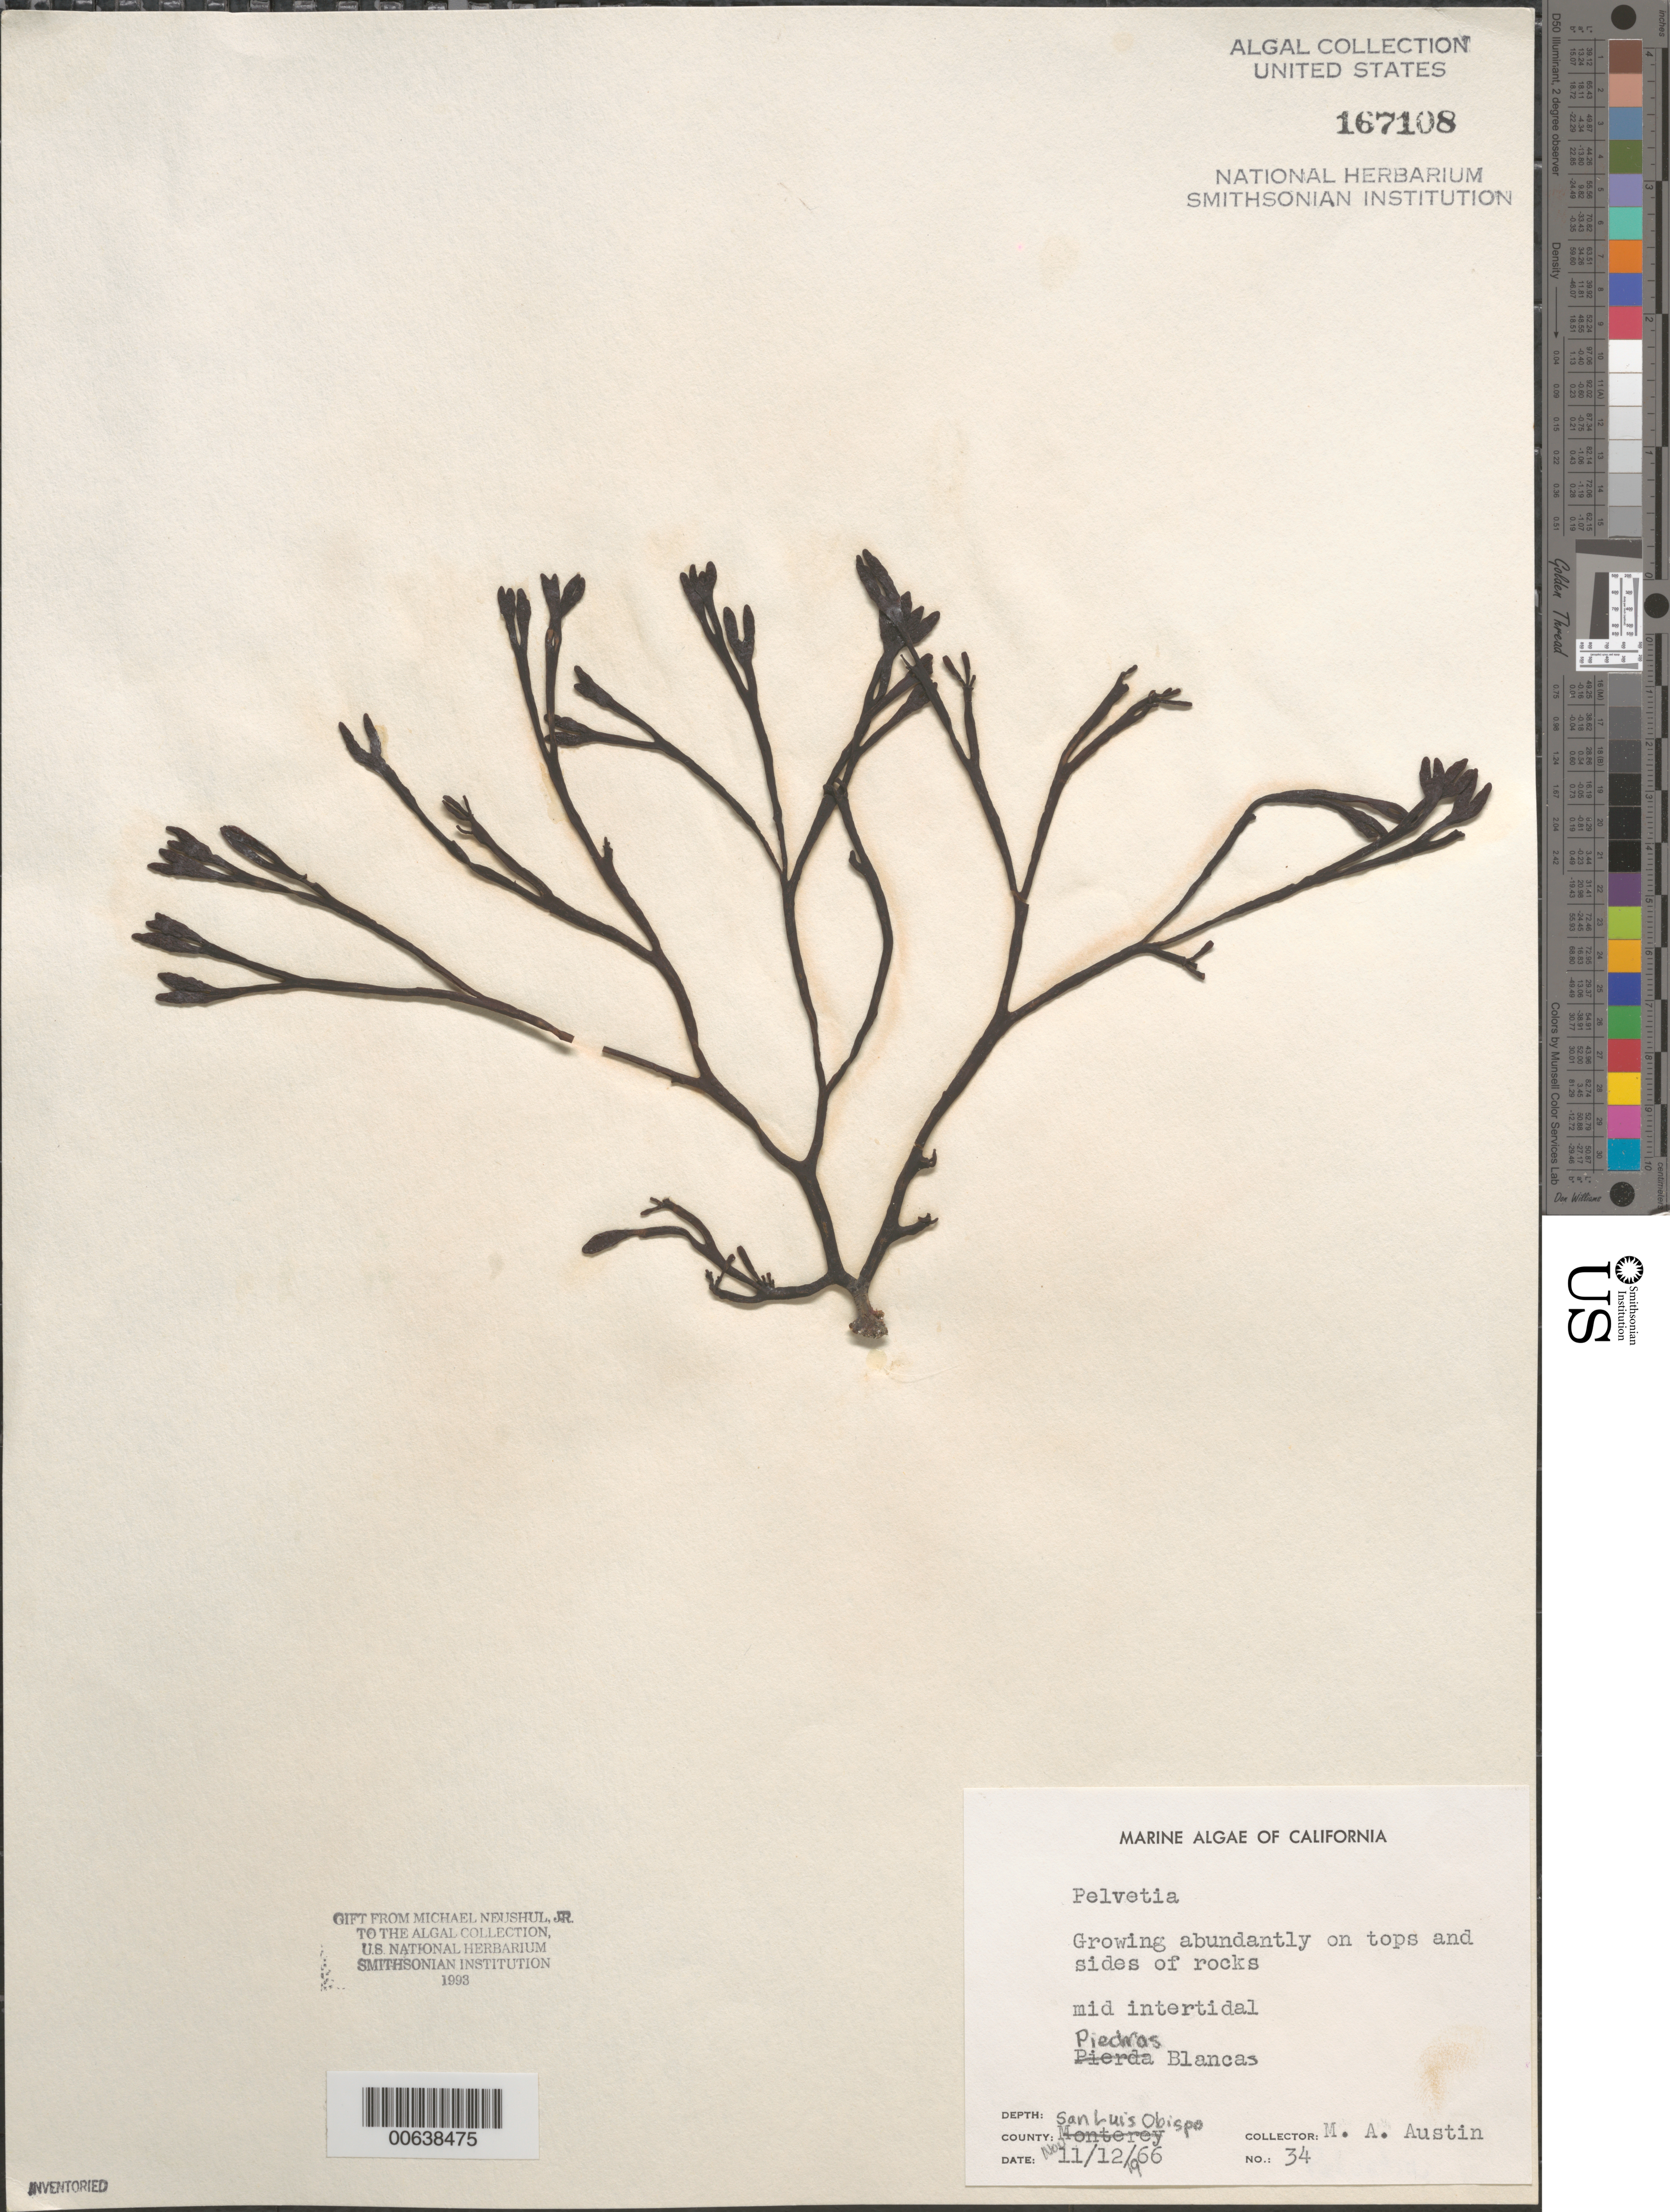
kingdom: Chromista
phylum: Ochrophyta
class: Phaeophyceae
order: Fucales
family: Fucaceae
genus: Pelvetia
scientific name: Pelvetia sp.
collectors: M. Austin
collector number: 34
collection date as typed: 12 Nov 1966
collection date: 1966-11-12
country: United States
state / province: California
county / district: San Luis Obispo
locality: Piedras Blancas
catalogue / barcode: US 167108